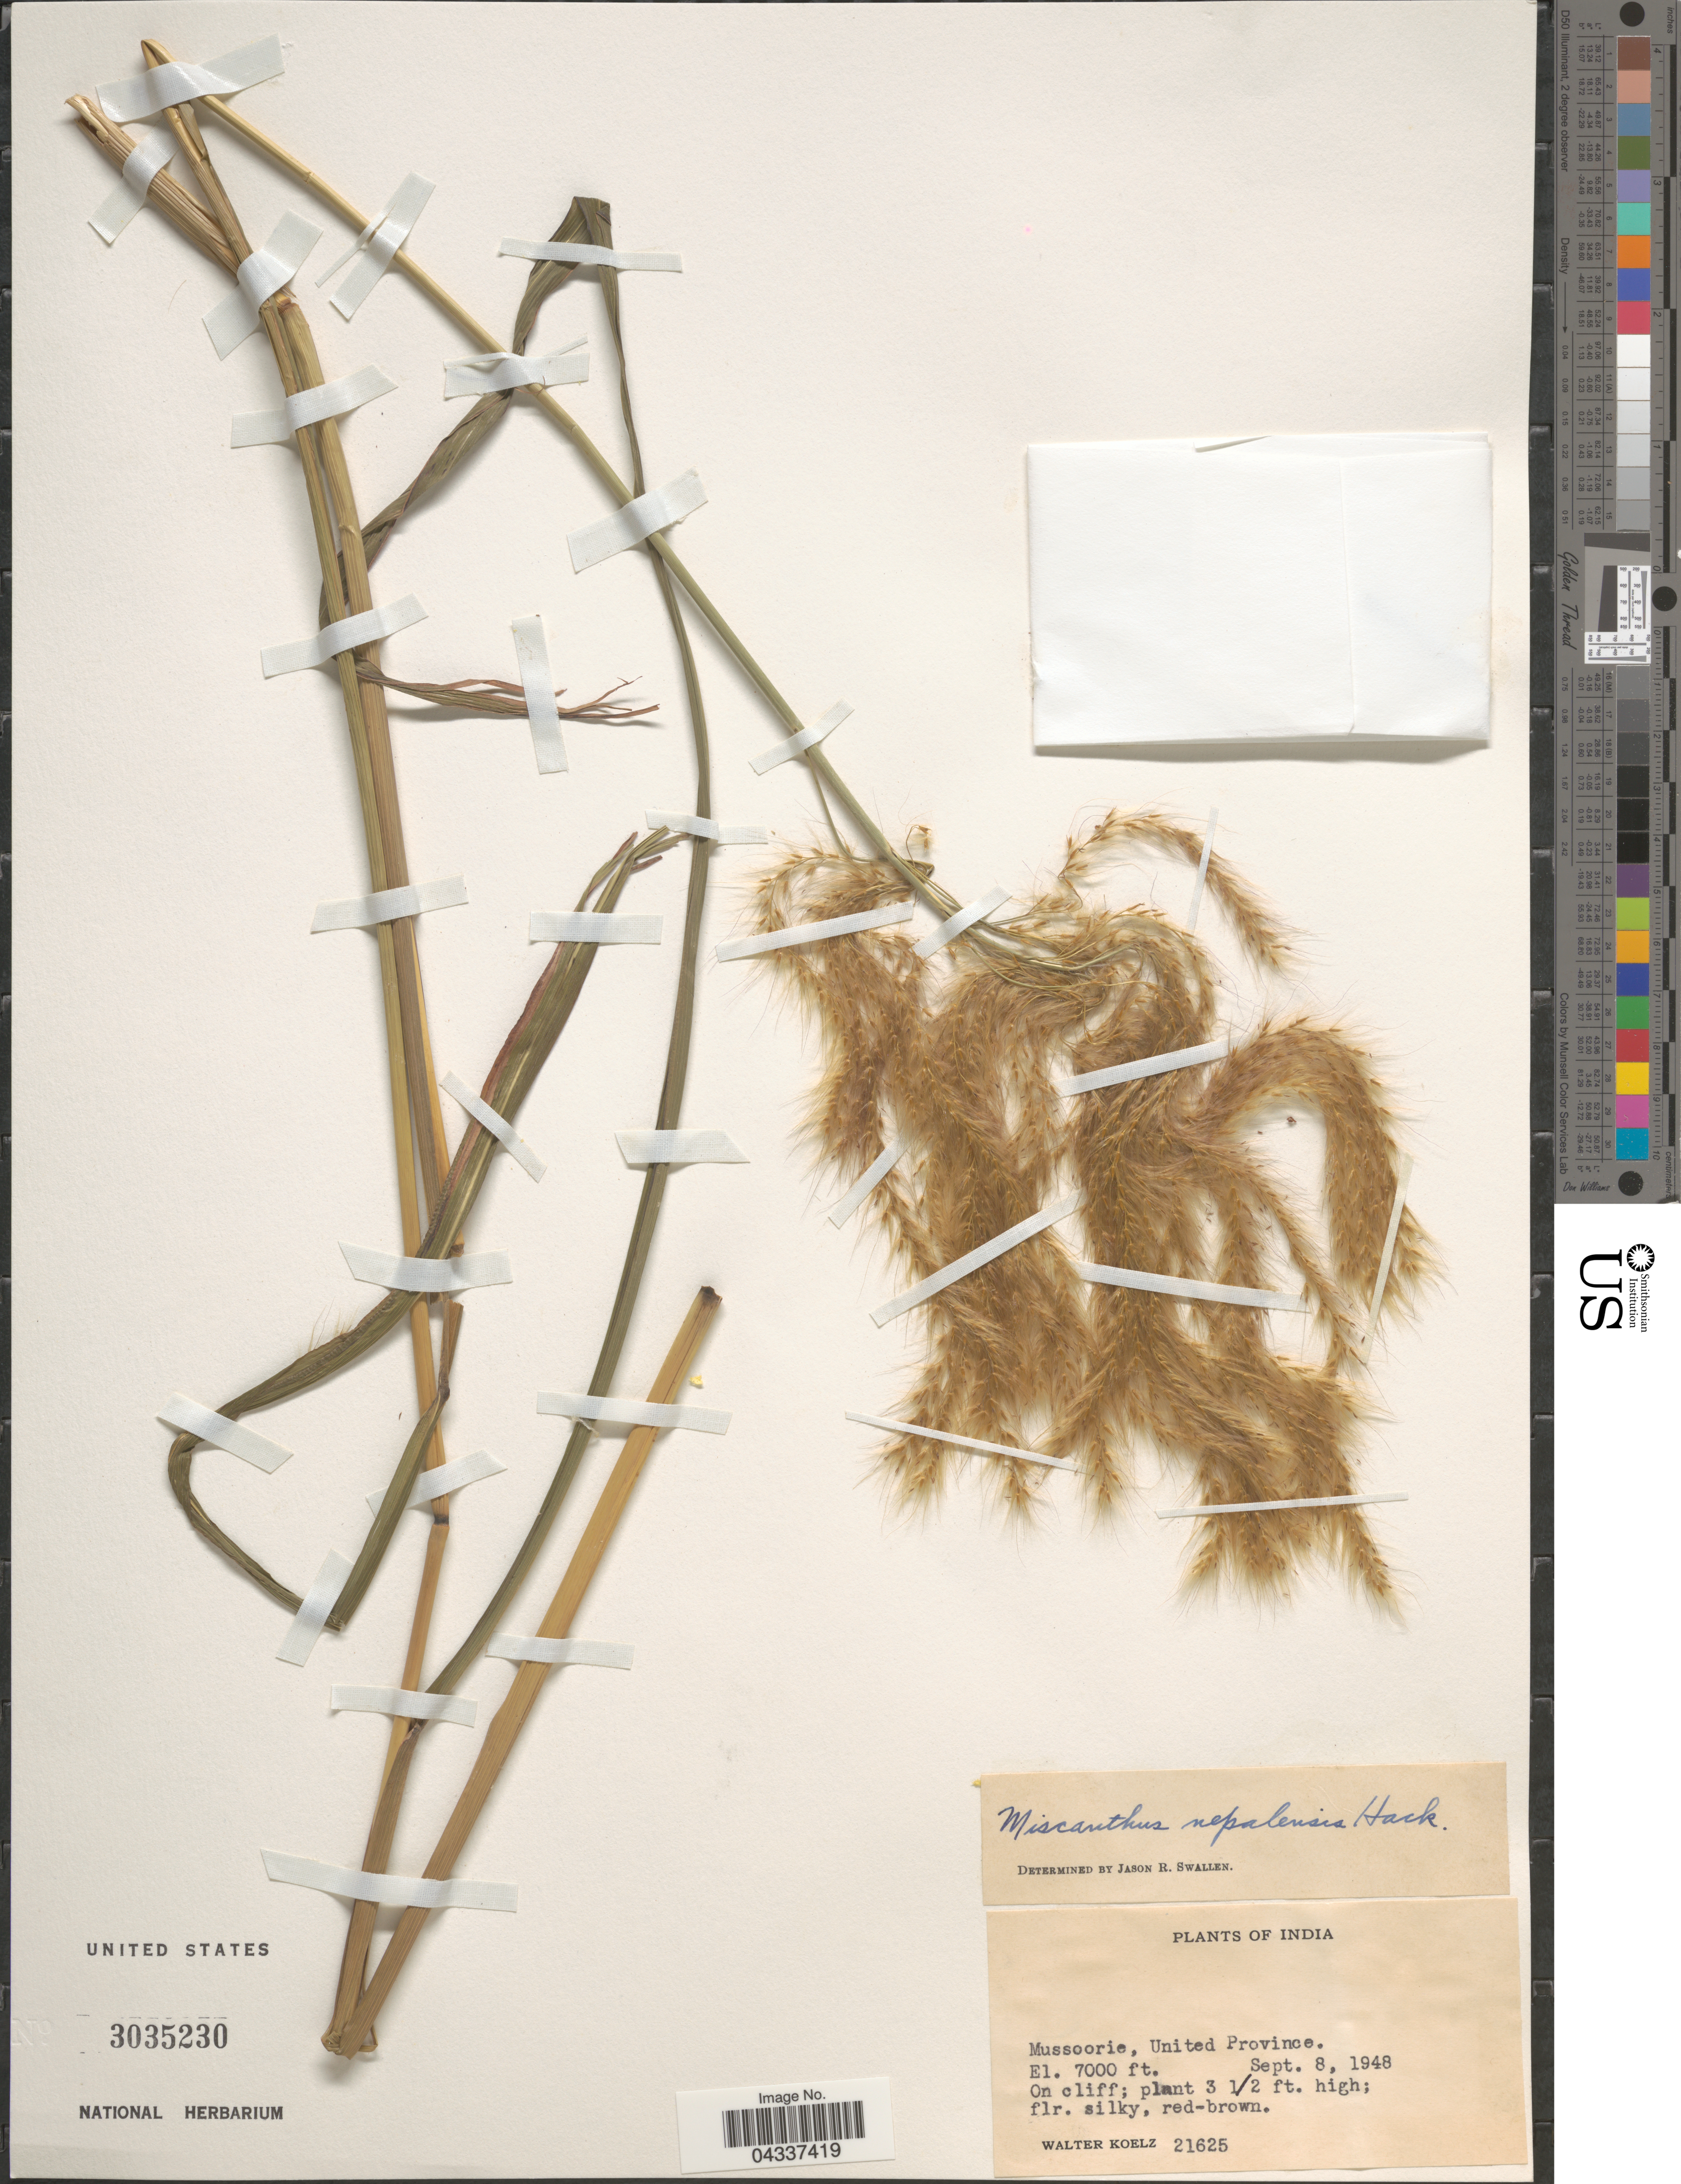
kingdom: Plantae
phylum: Tracheophyta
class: Liliopsida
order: Poales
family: Poaceae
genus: Miscanthus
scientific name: Miscanthus nepalensis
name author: (Trin.) Hack.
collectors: W. N. Koelz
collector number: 21625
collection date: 1948-09-08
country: India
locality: Mussoorie, United Province.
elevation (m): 2134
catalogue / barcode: US 3035230